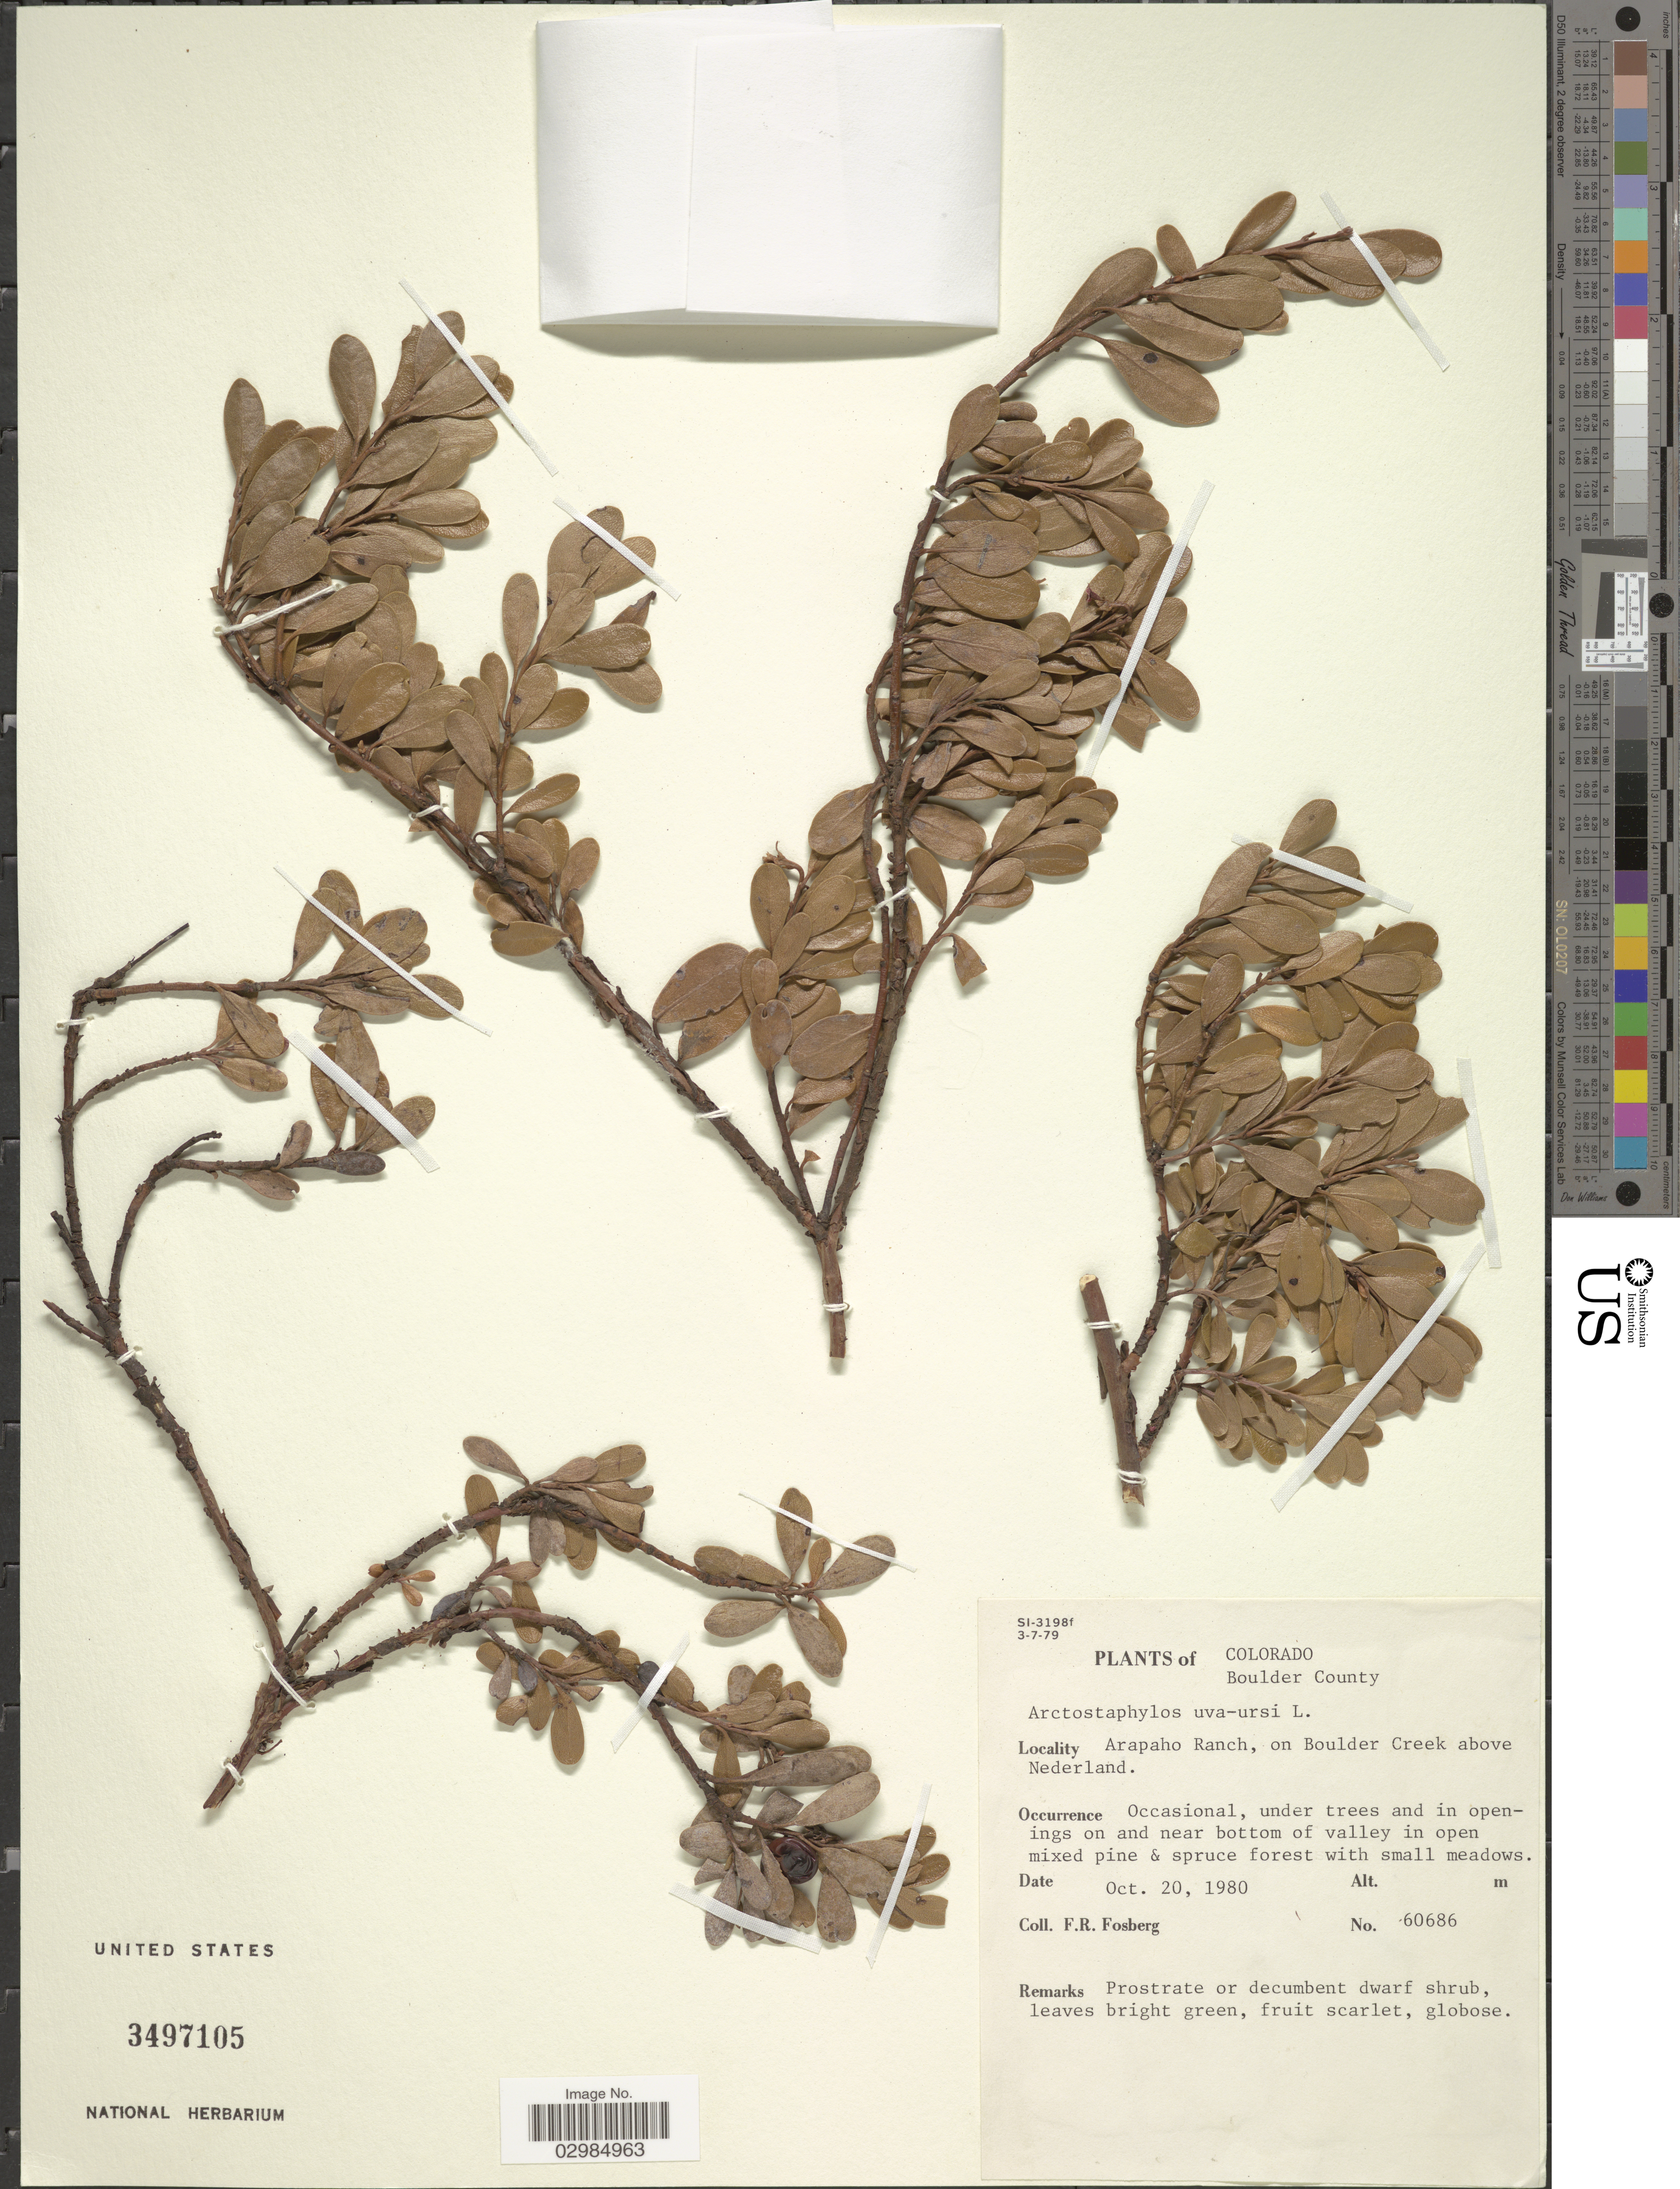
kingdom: Plantae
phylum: Tracheophyta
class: Magnoliopsida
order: Ericales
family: Ericaceae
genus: Arctostaphylos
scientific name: Arctostaphylos uva-ursi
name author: (L.) Spreng.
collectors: F. R. Fosberg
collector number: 60686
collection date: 1980-10-20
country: United States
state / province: Colorado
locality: Boulder County. Arapaho Ranch, on Boulder Creek above Nederland.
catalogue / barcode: US 3497105